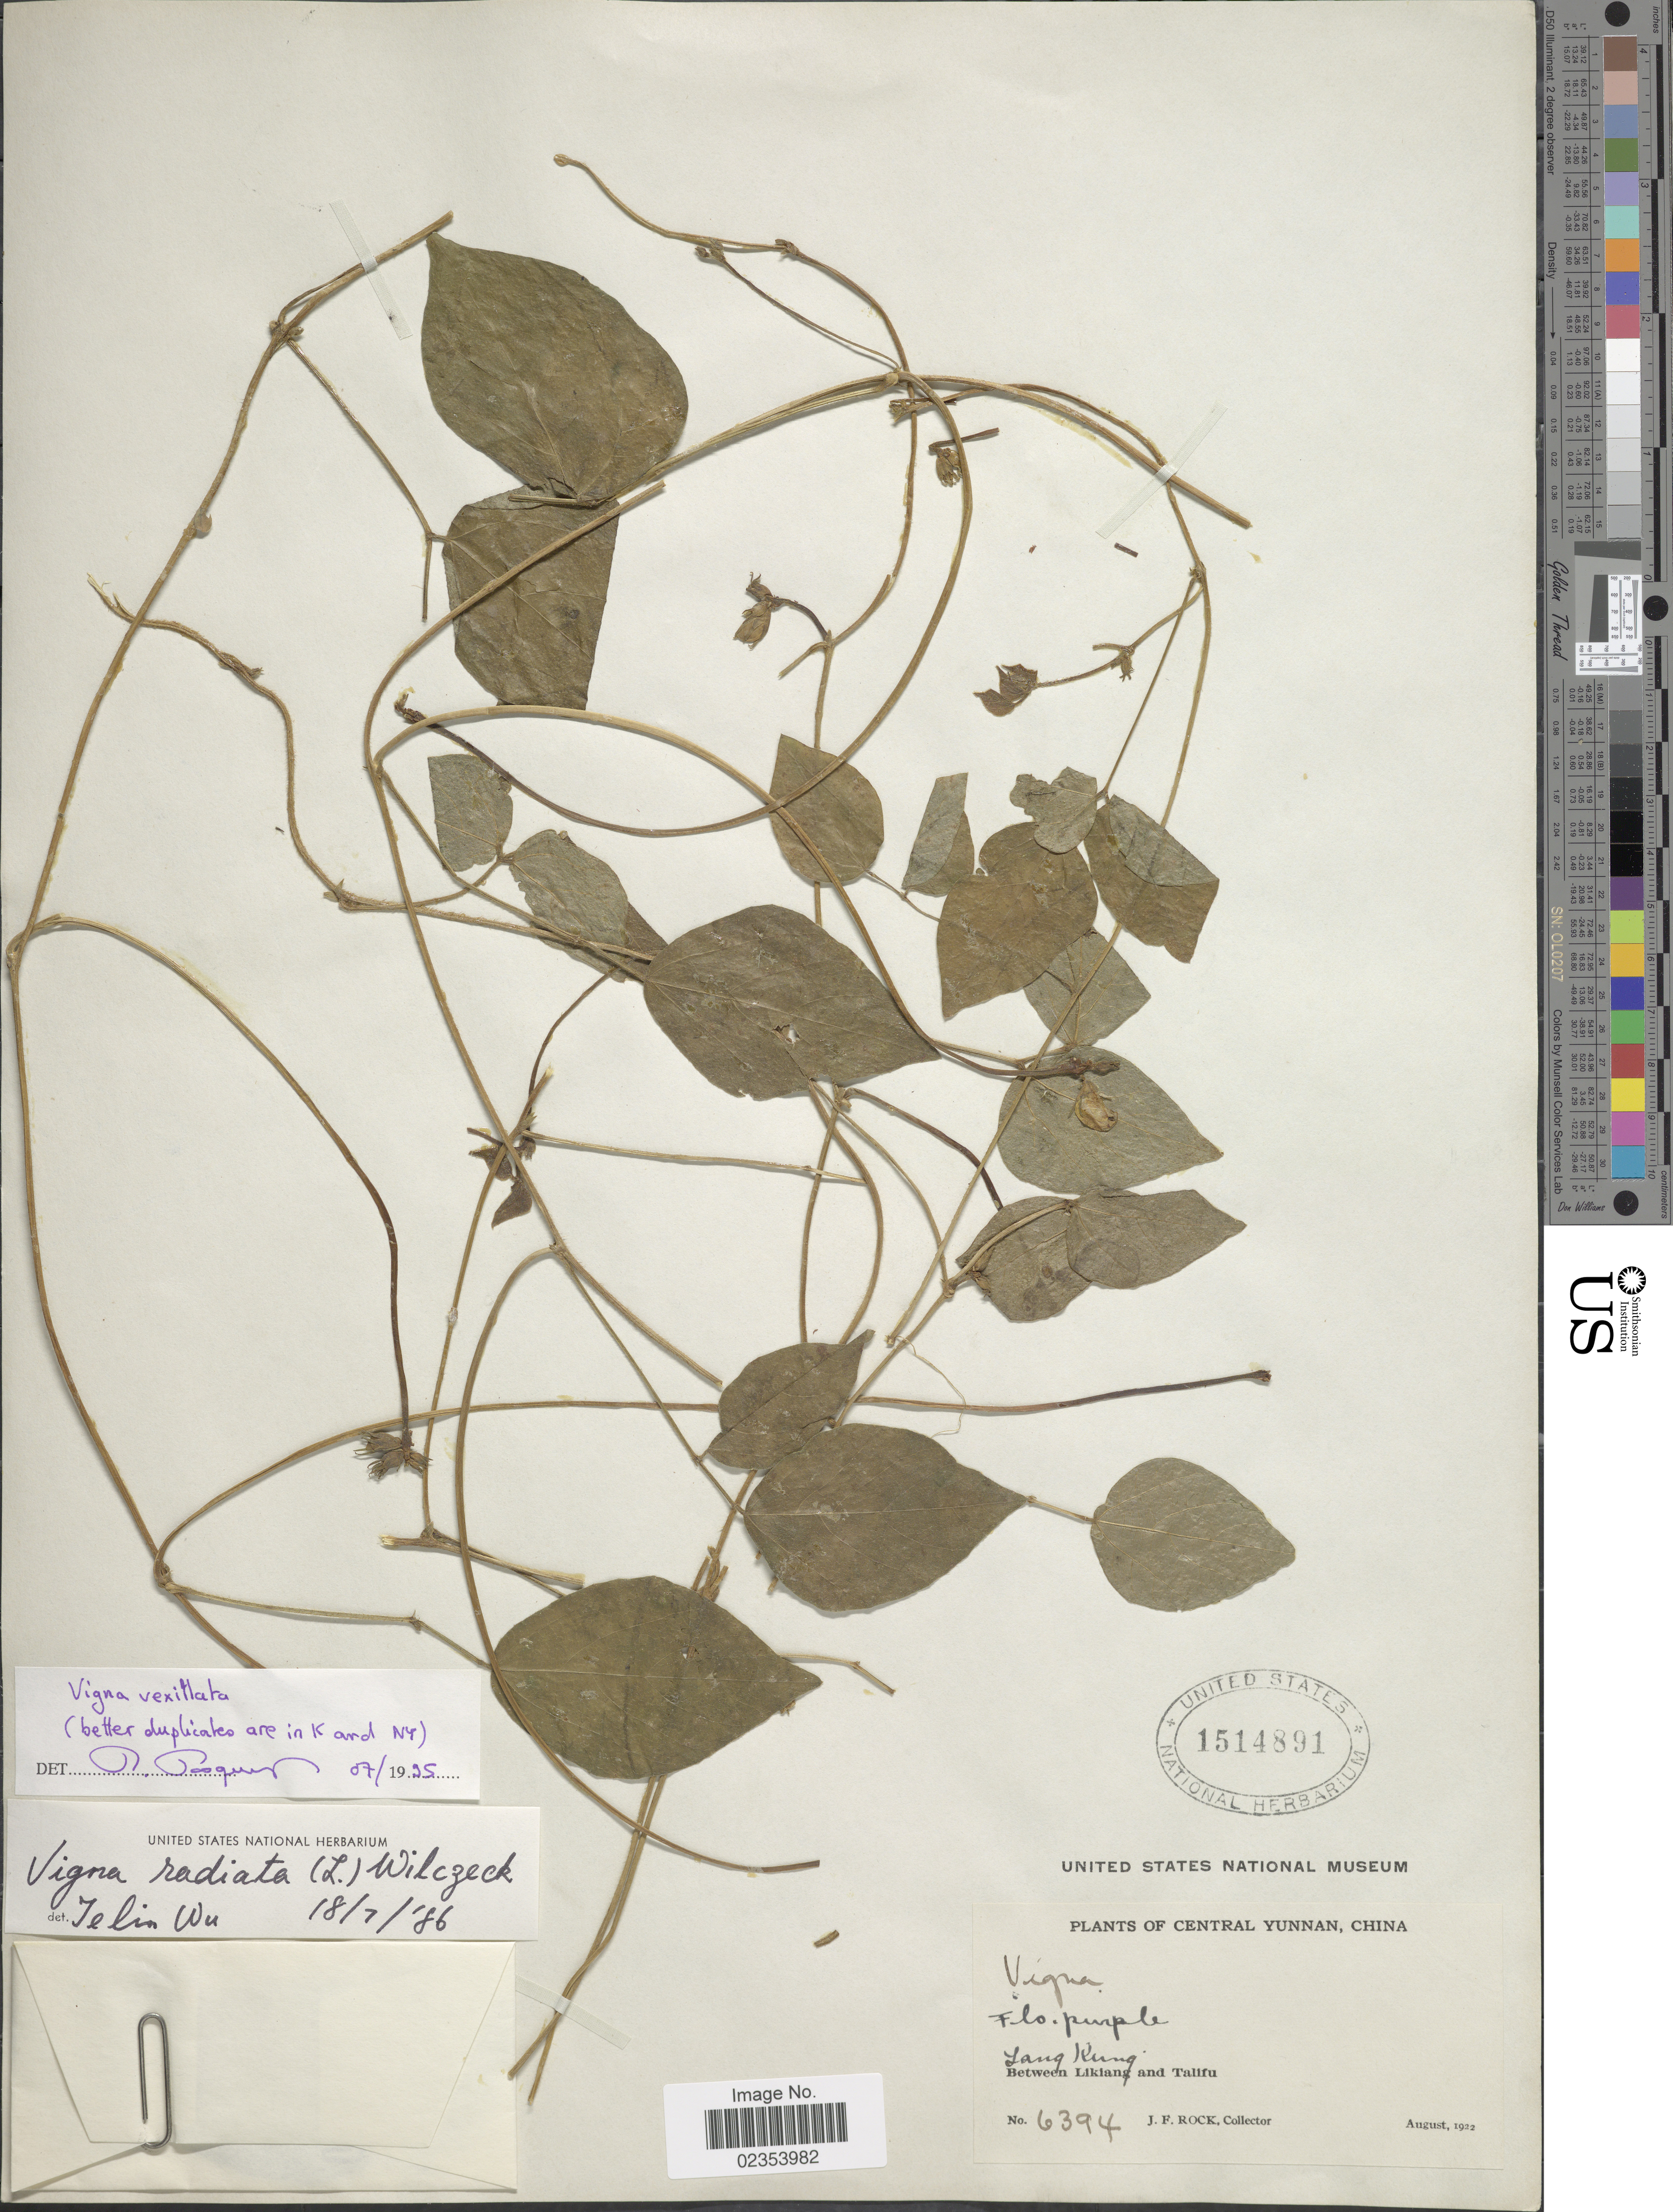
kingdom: Plantae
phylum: Tracheophyta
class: Magnoliopsida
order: Fabales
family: Fabaceae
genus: Vigna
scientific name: Vigna vexillata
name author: (L.) A. Rich.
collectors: J. Rock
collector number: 6394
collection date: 1922-08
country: China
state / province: Yunnan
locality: Central Yunnan, China. Lang Kung. Between Likiang and Talifu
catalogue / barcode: US 1514891